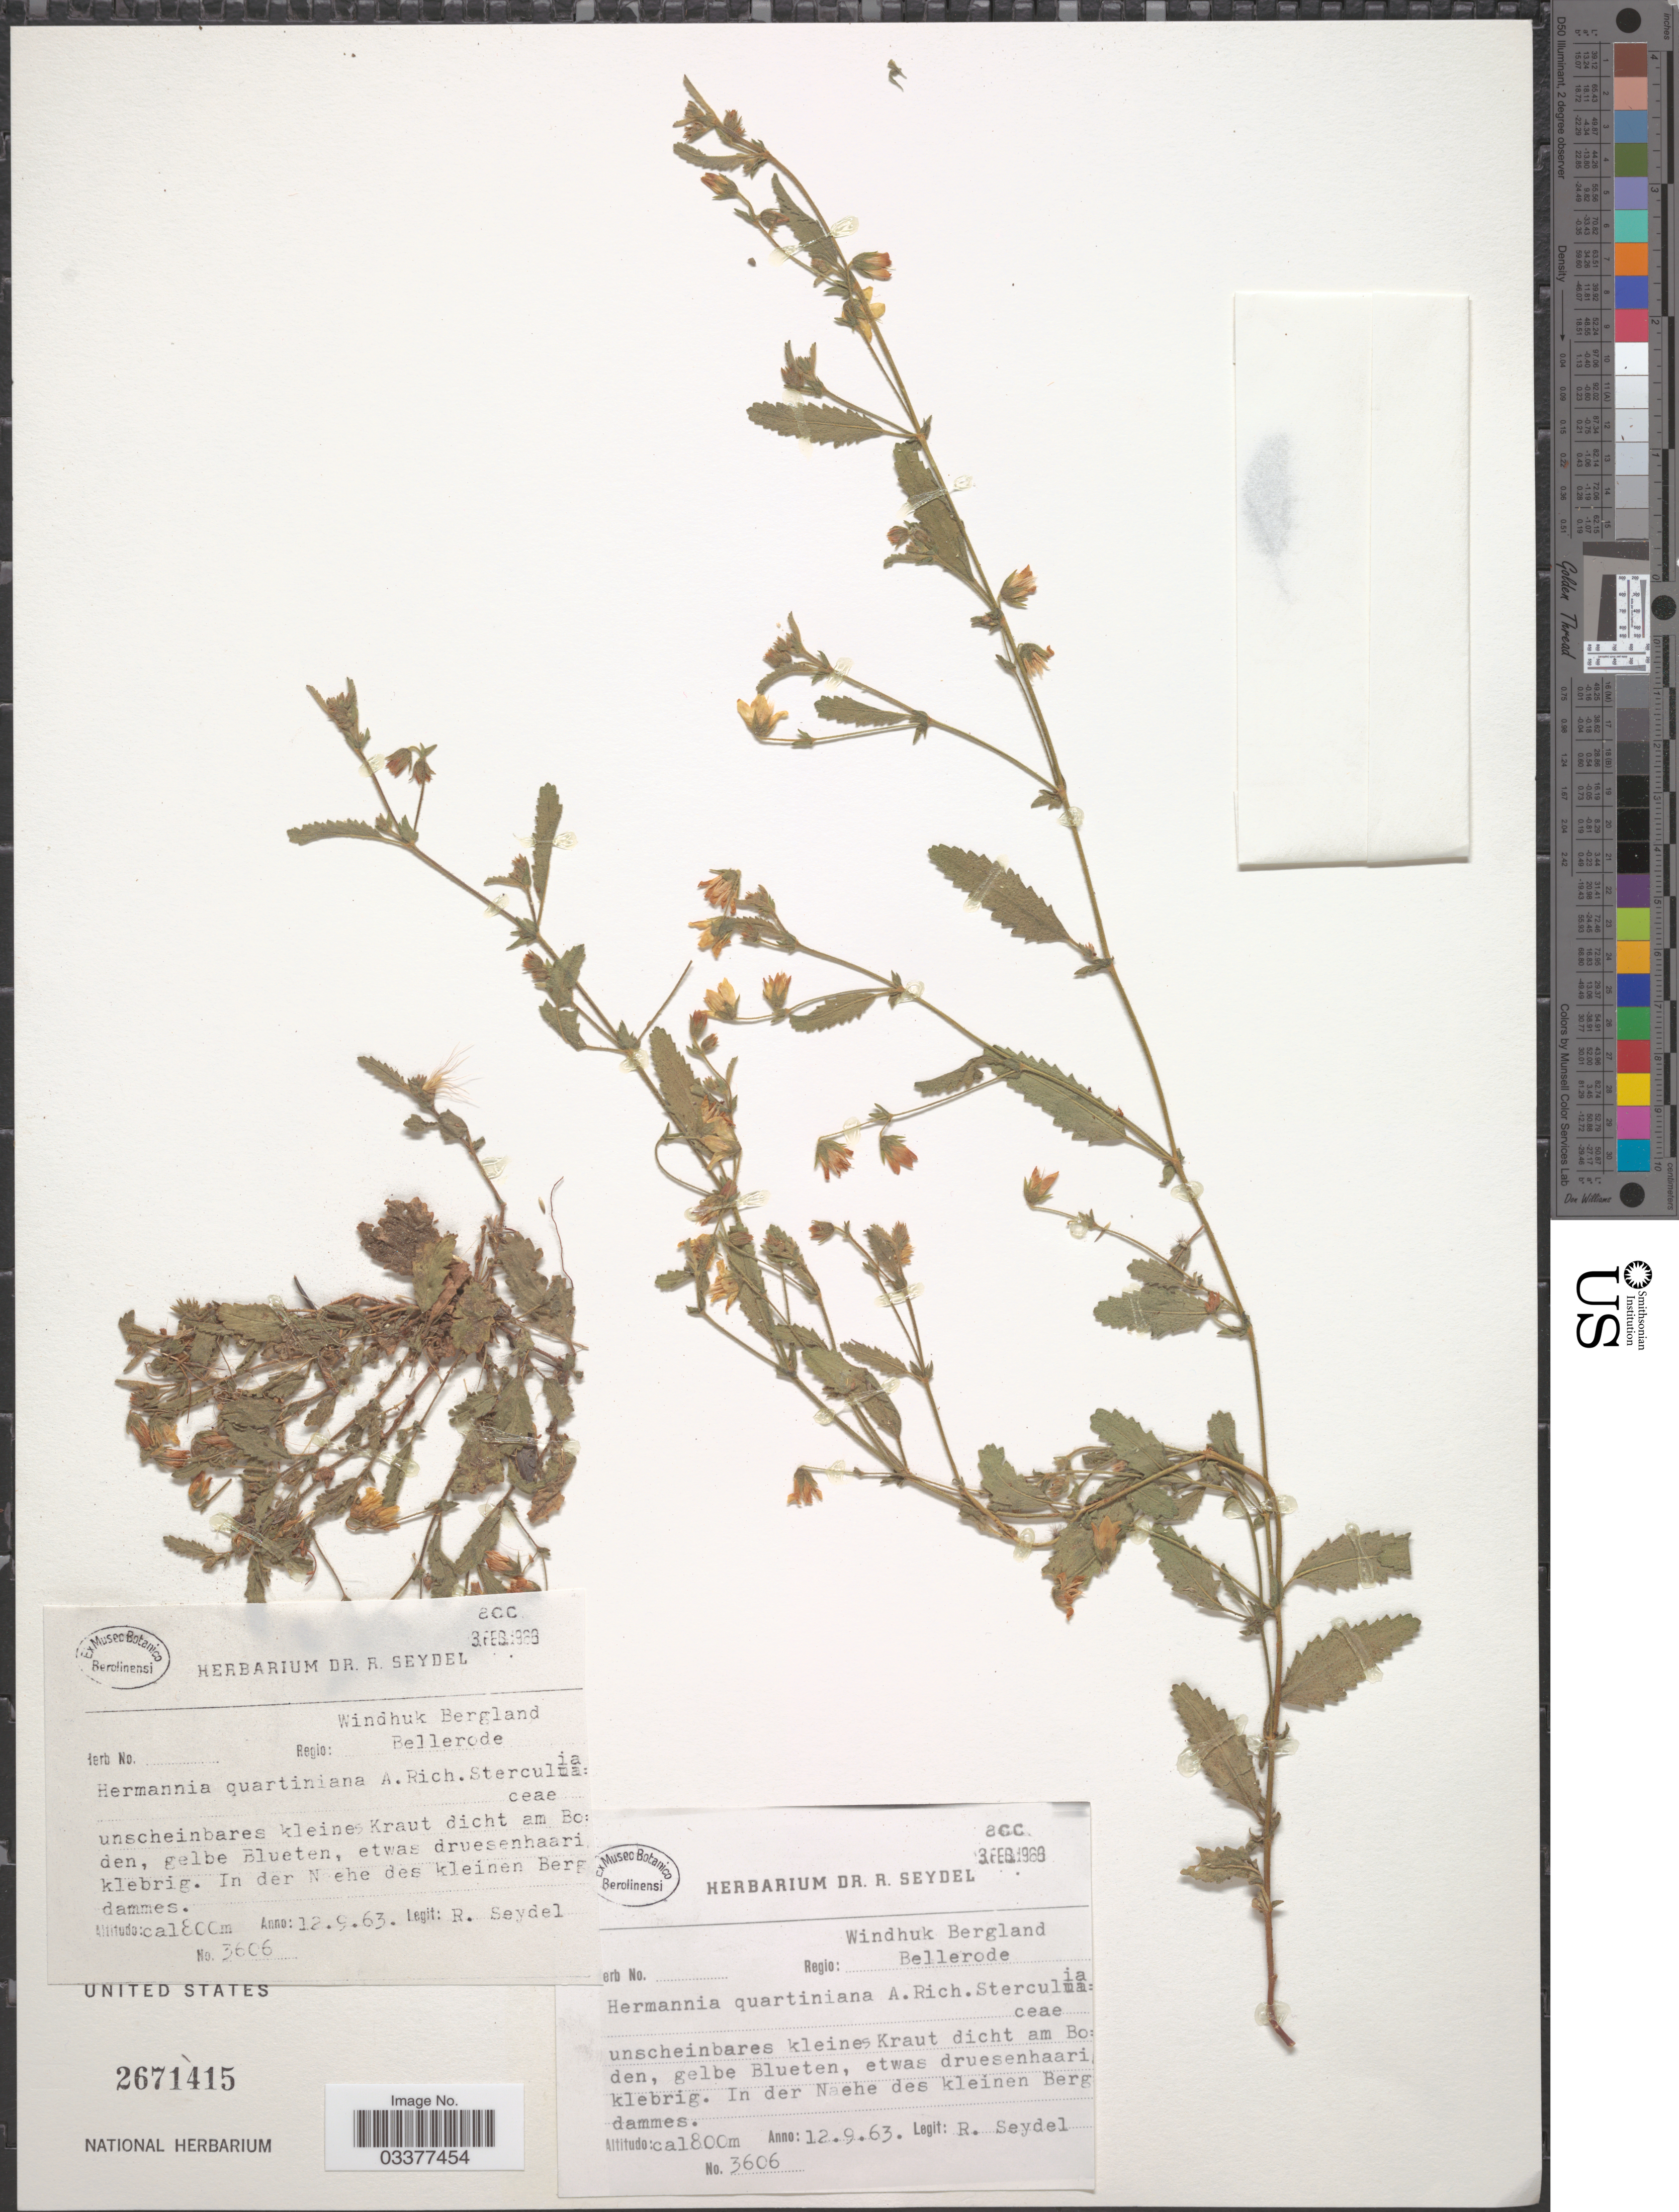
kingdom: Plantae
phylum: Tracheophyta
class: Magnoliopsida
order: Malvales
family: Malvaceae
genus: Hermannia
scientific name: Hermannia quartiniana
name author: A. Rich.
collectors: R. Seydel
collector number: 3606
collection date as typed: Transcribed d/m/y: 12/9/63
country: Namibia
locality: Regio: Windhuk Bergland Bellerode.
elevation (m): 1800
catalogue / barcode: US 2671415